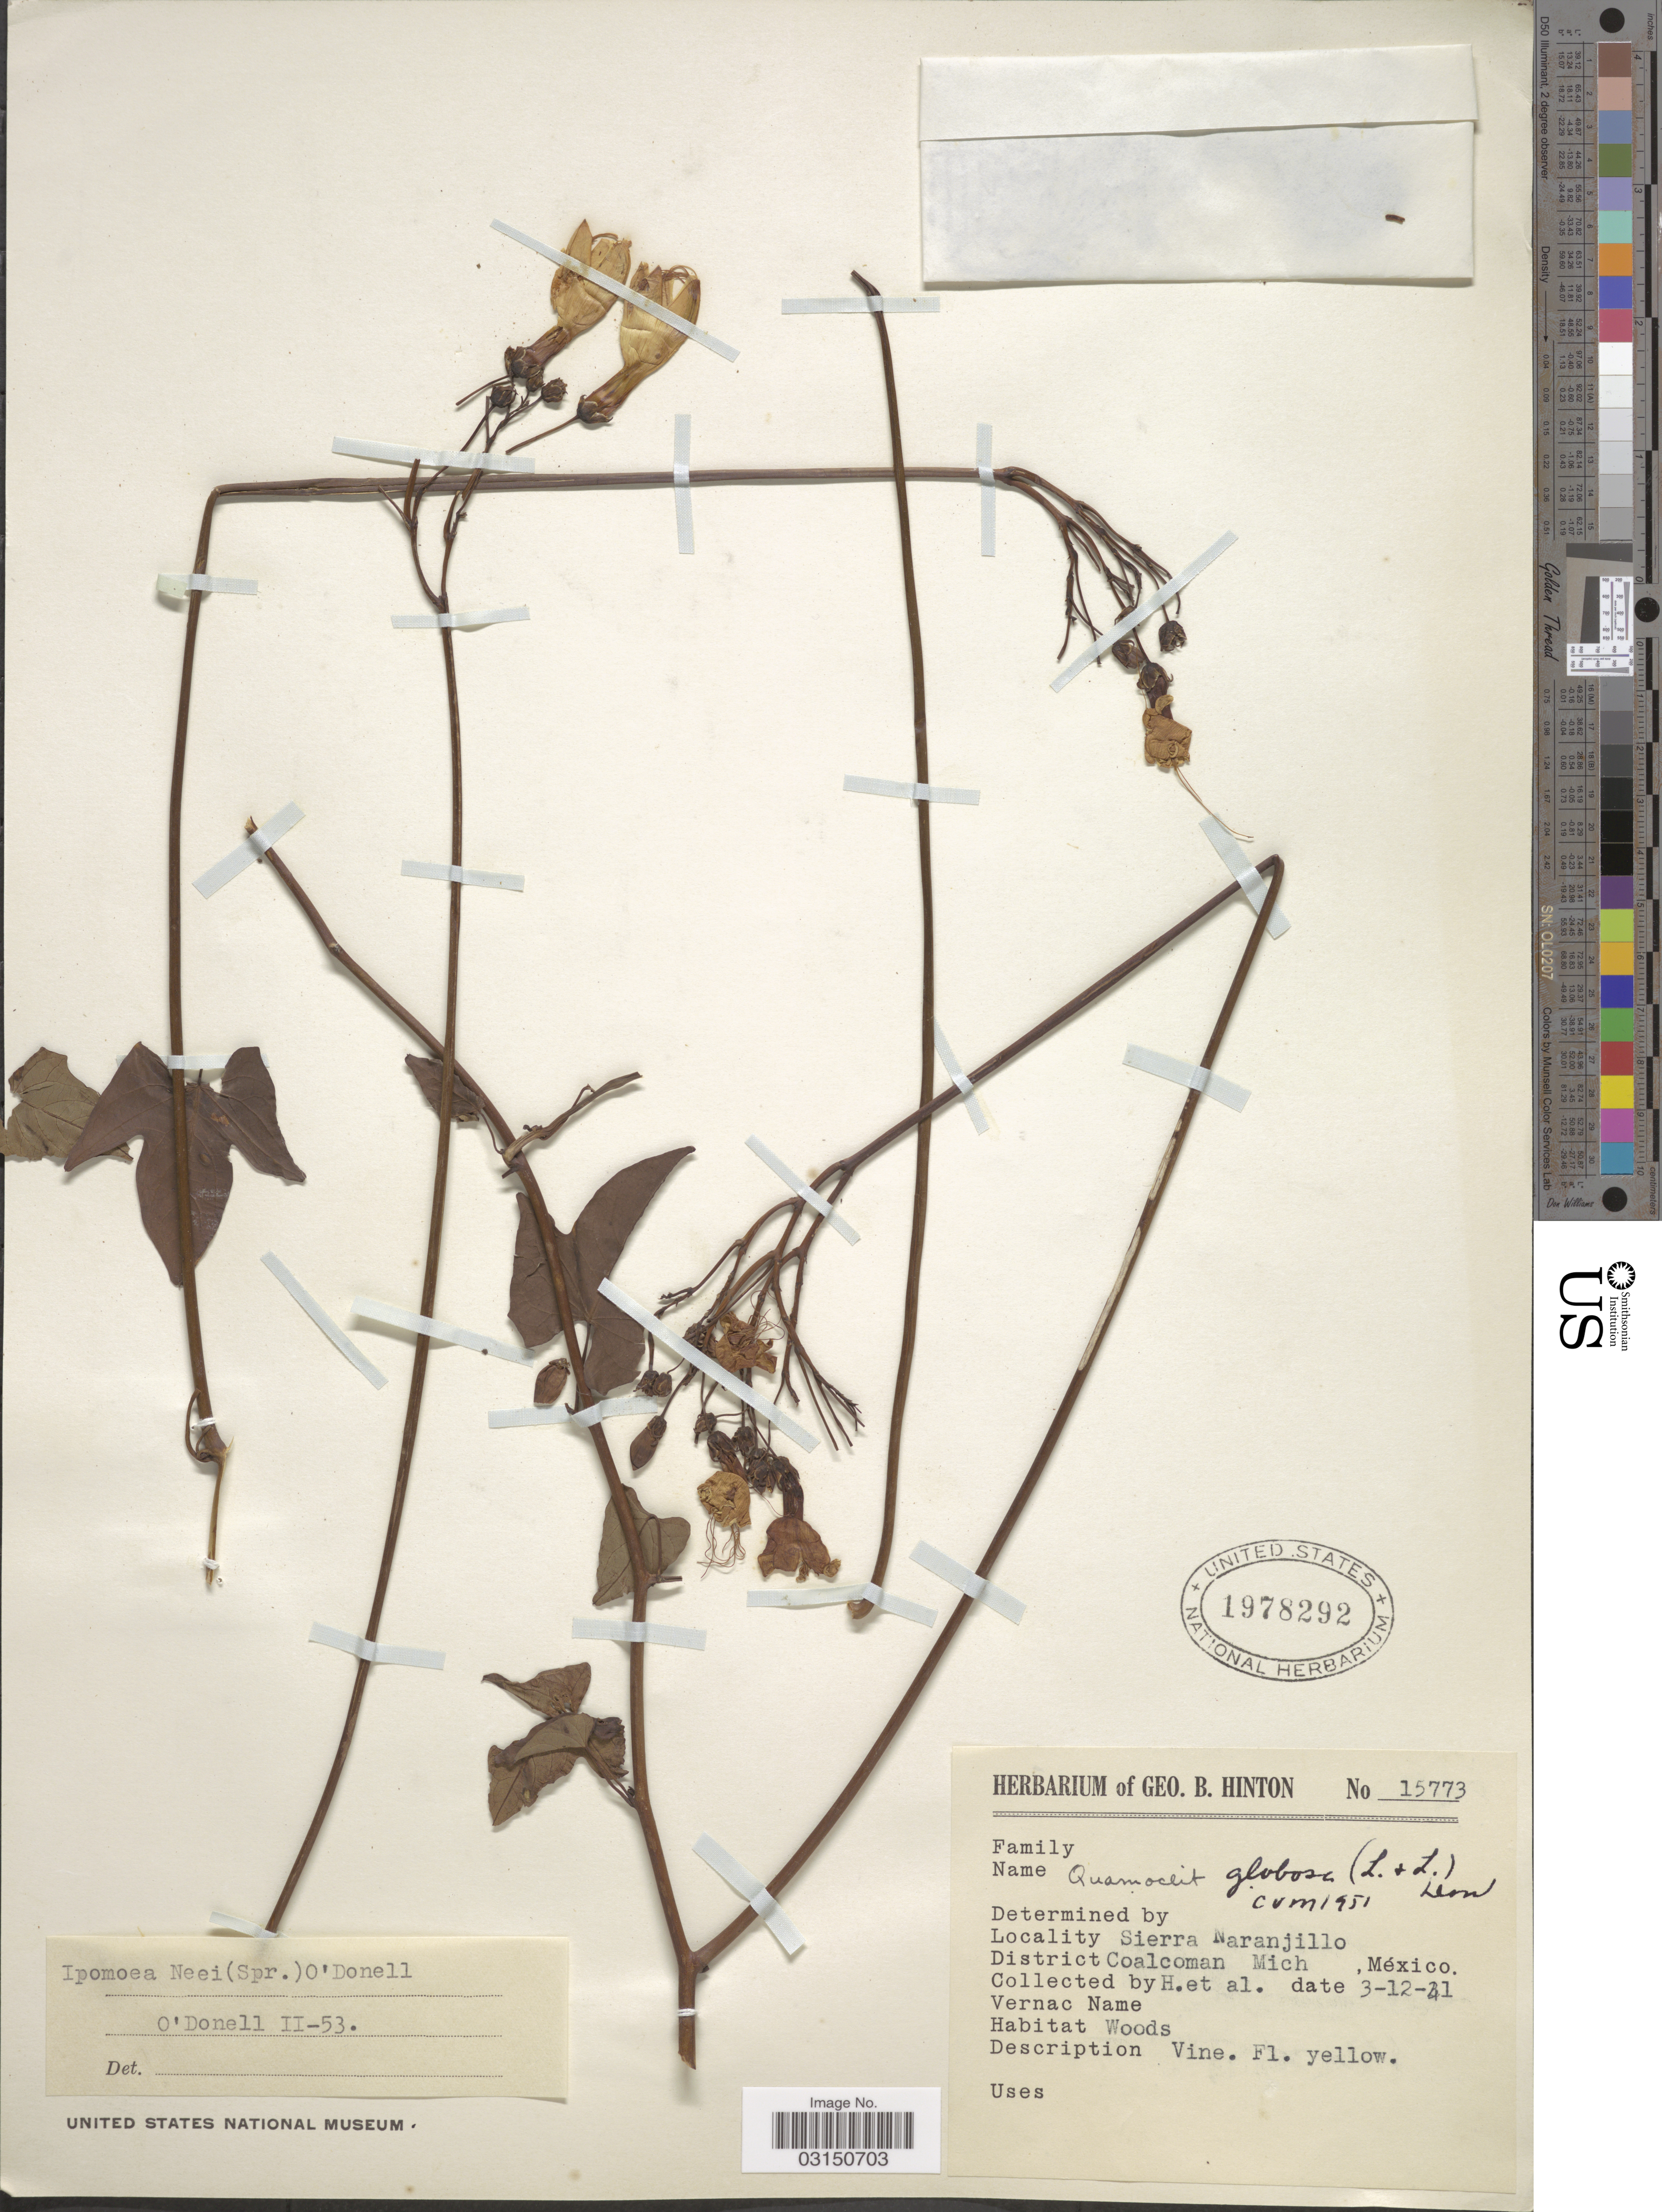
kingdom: Plantae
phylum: Tracheophyta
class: Magnoliopsida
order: Solanales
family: Convolvulaceae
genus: Ipomoea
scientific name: Ipomoea neei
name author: (Spreng.) O'Donell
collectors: G. B. Hinton & et al.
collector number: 15773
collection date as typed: Transcribed d/m/y: 3/12/41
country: Mexico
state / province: Michoacán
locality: Sierra Naranjillo. District Coalcoman.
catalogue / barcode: US 1978292